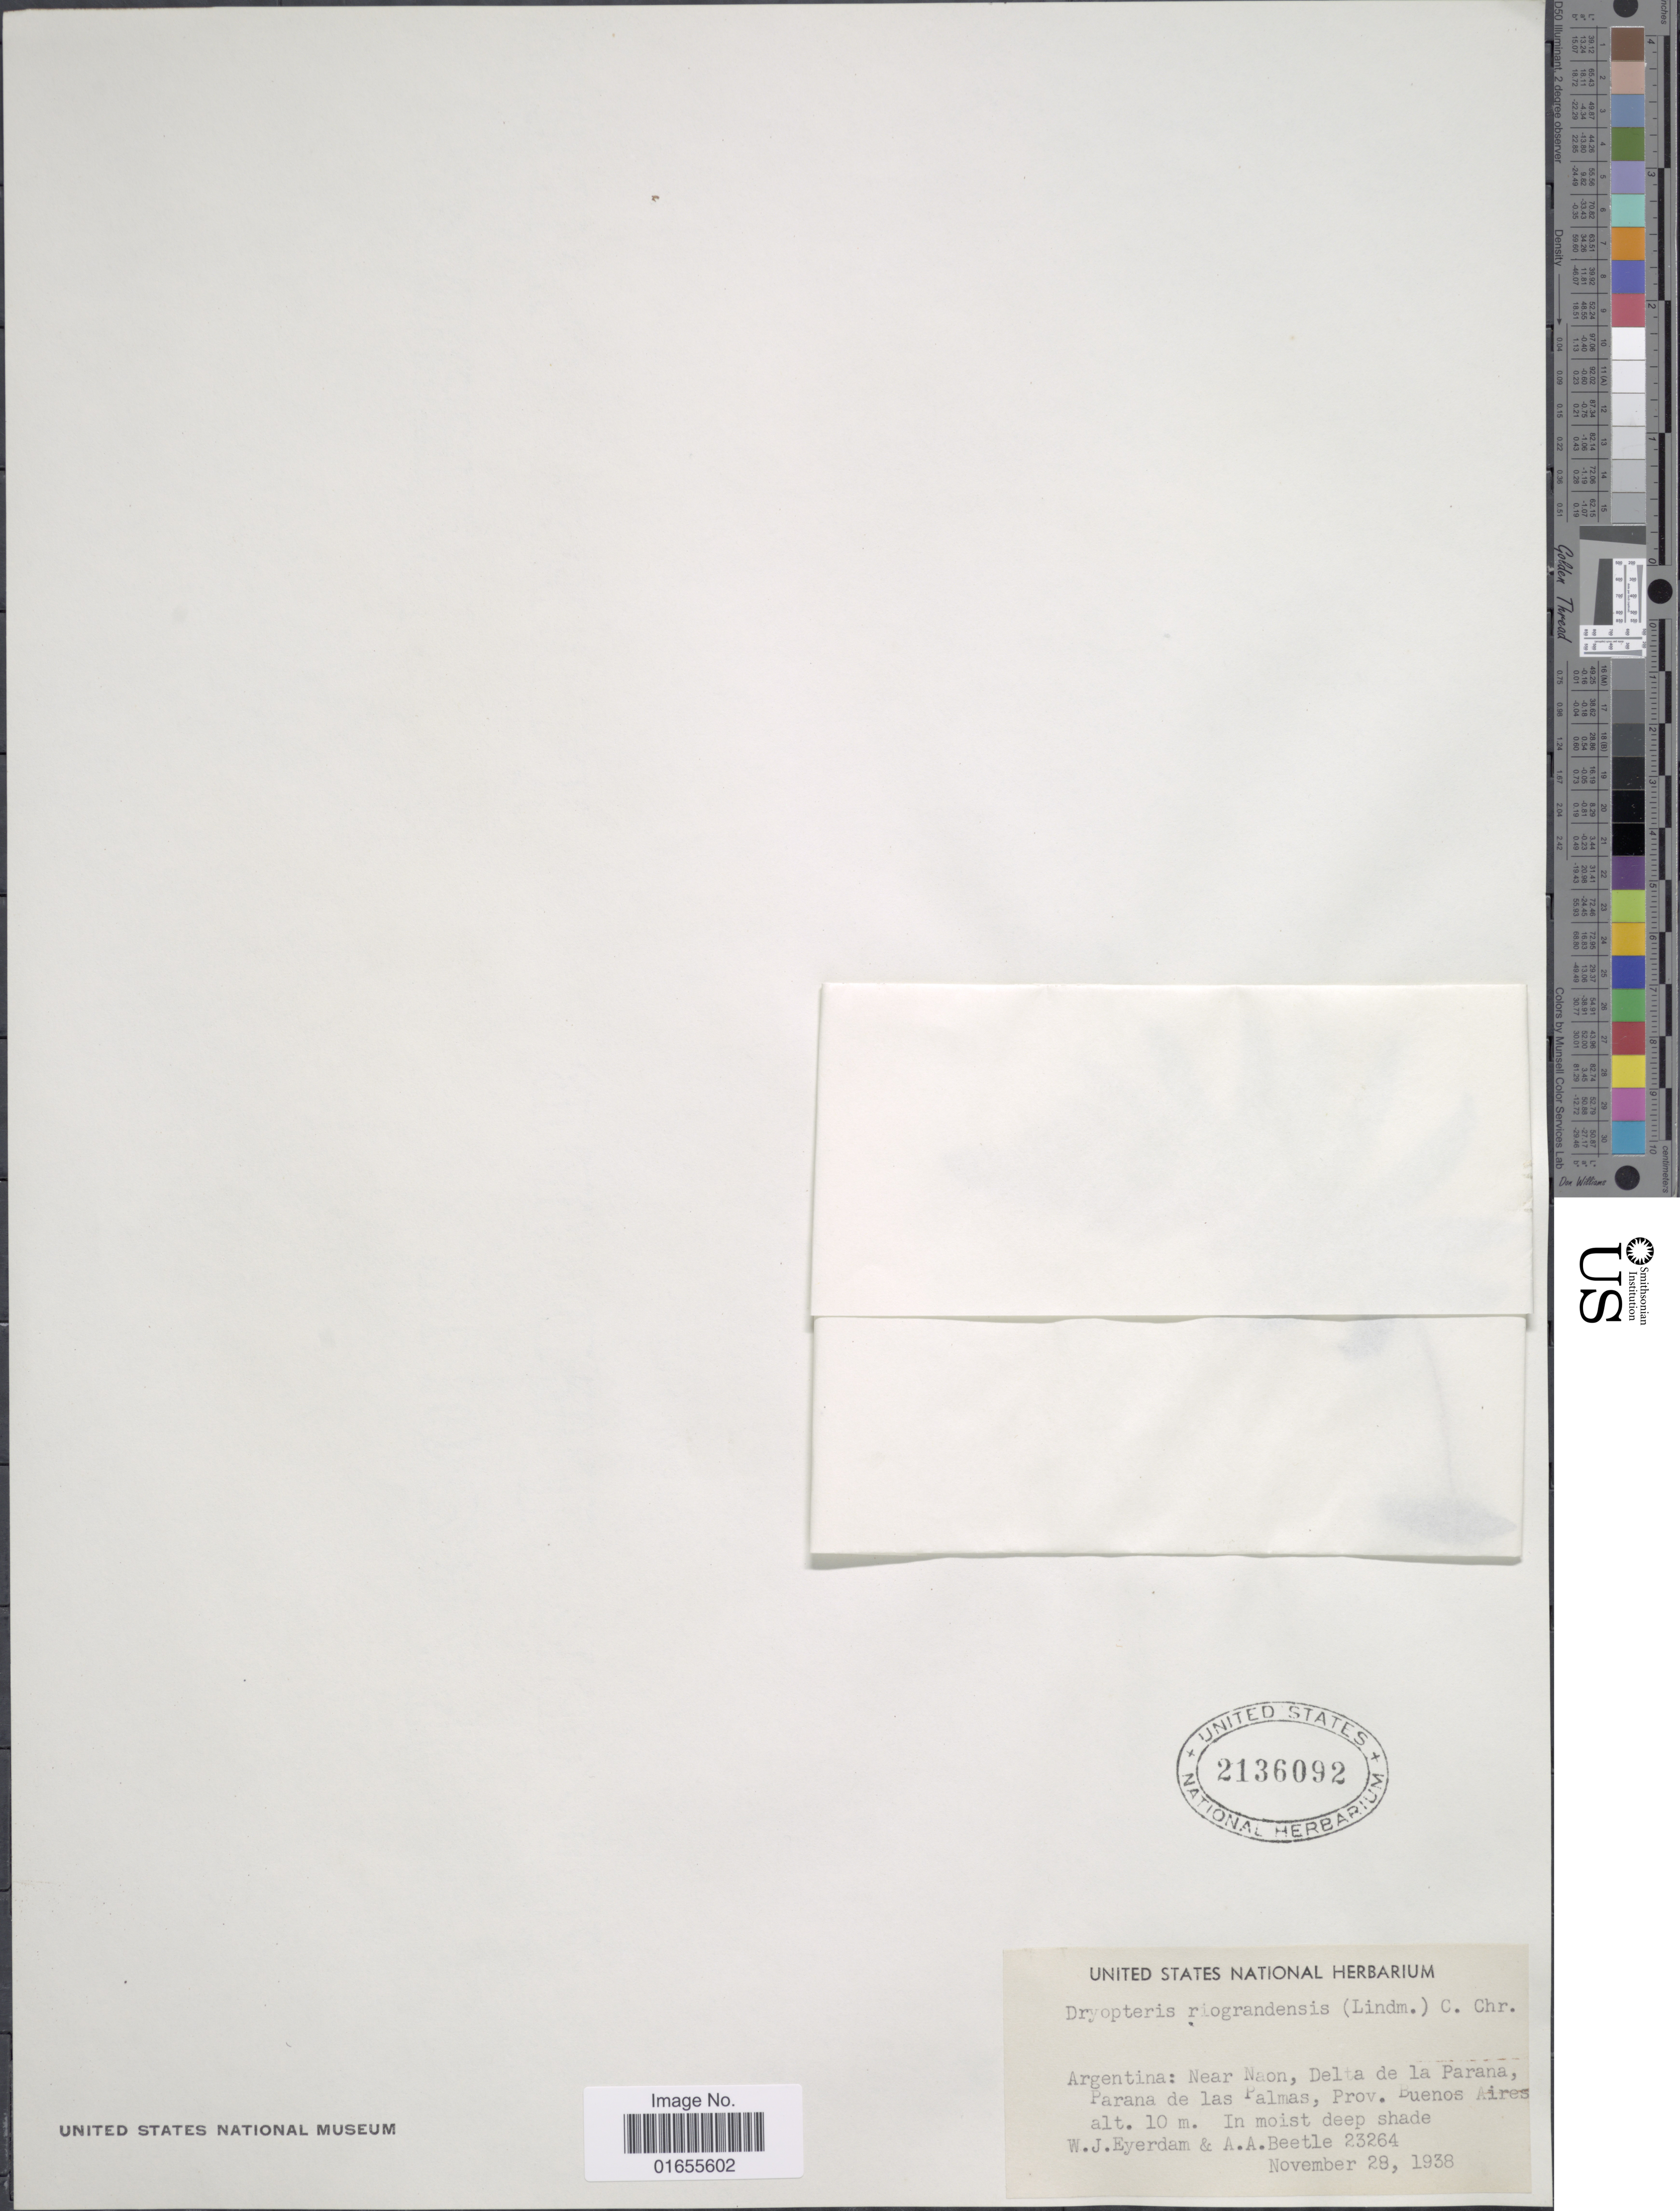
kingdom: Plantae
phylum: Tracheophyta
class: Polypodiopsida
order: Polypodiales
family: Thelypteridaceae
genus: Goniopteris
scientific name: Goniopteris riograndensis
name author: (Lindm.) Ching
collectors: W. J. Eyerdam & A. A. Beetle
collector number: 23264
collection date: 1938-11-28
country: Argentina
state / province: Buenos Aires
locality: Near Naon, Delta de La Parana, Parana de las Palmas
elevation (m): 10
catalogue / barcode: US 2136092